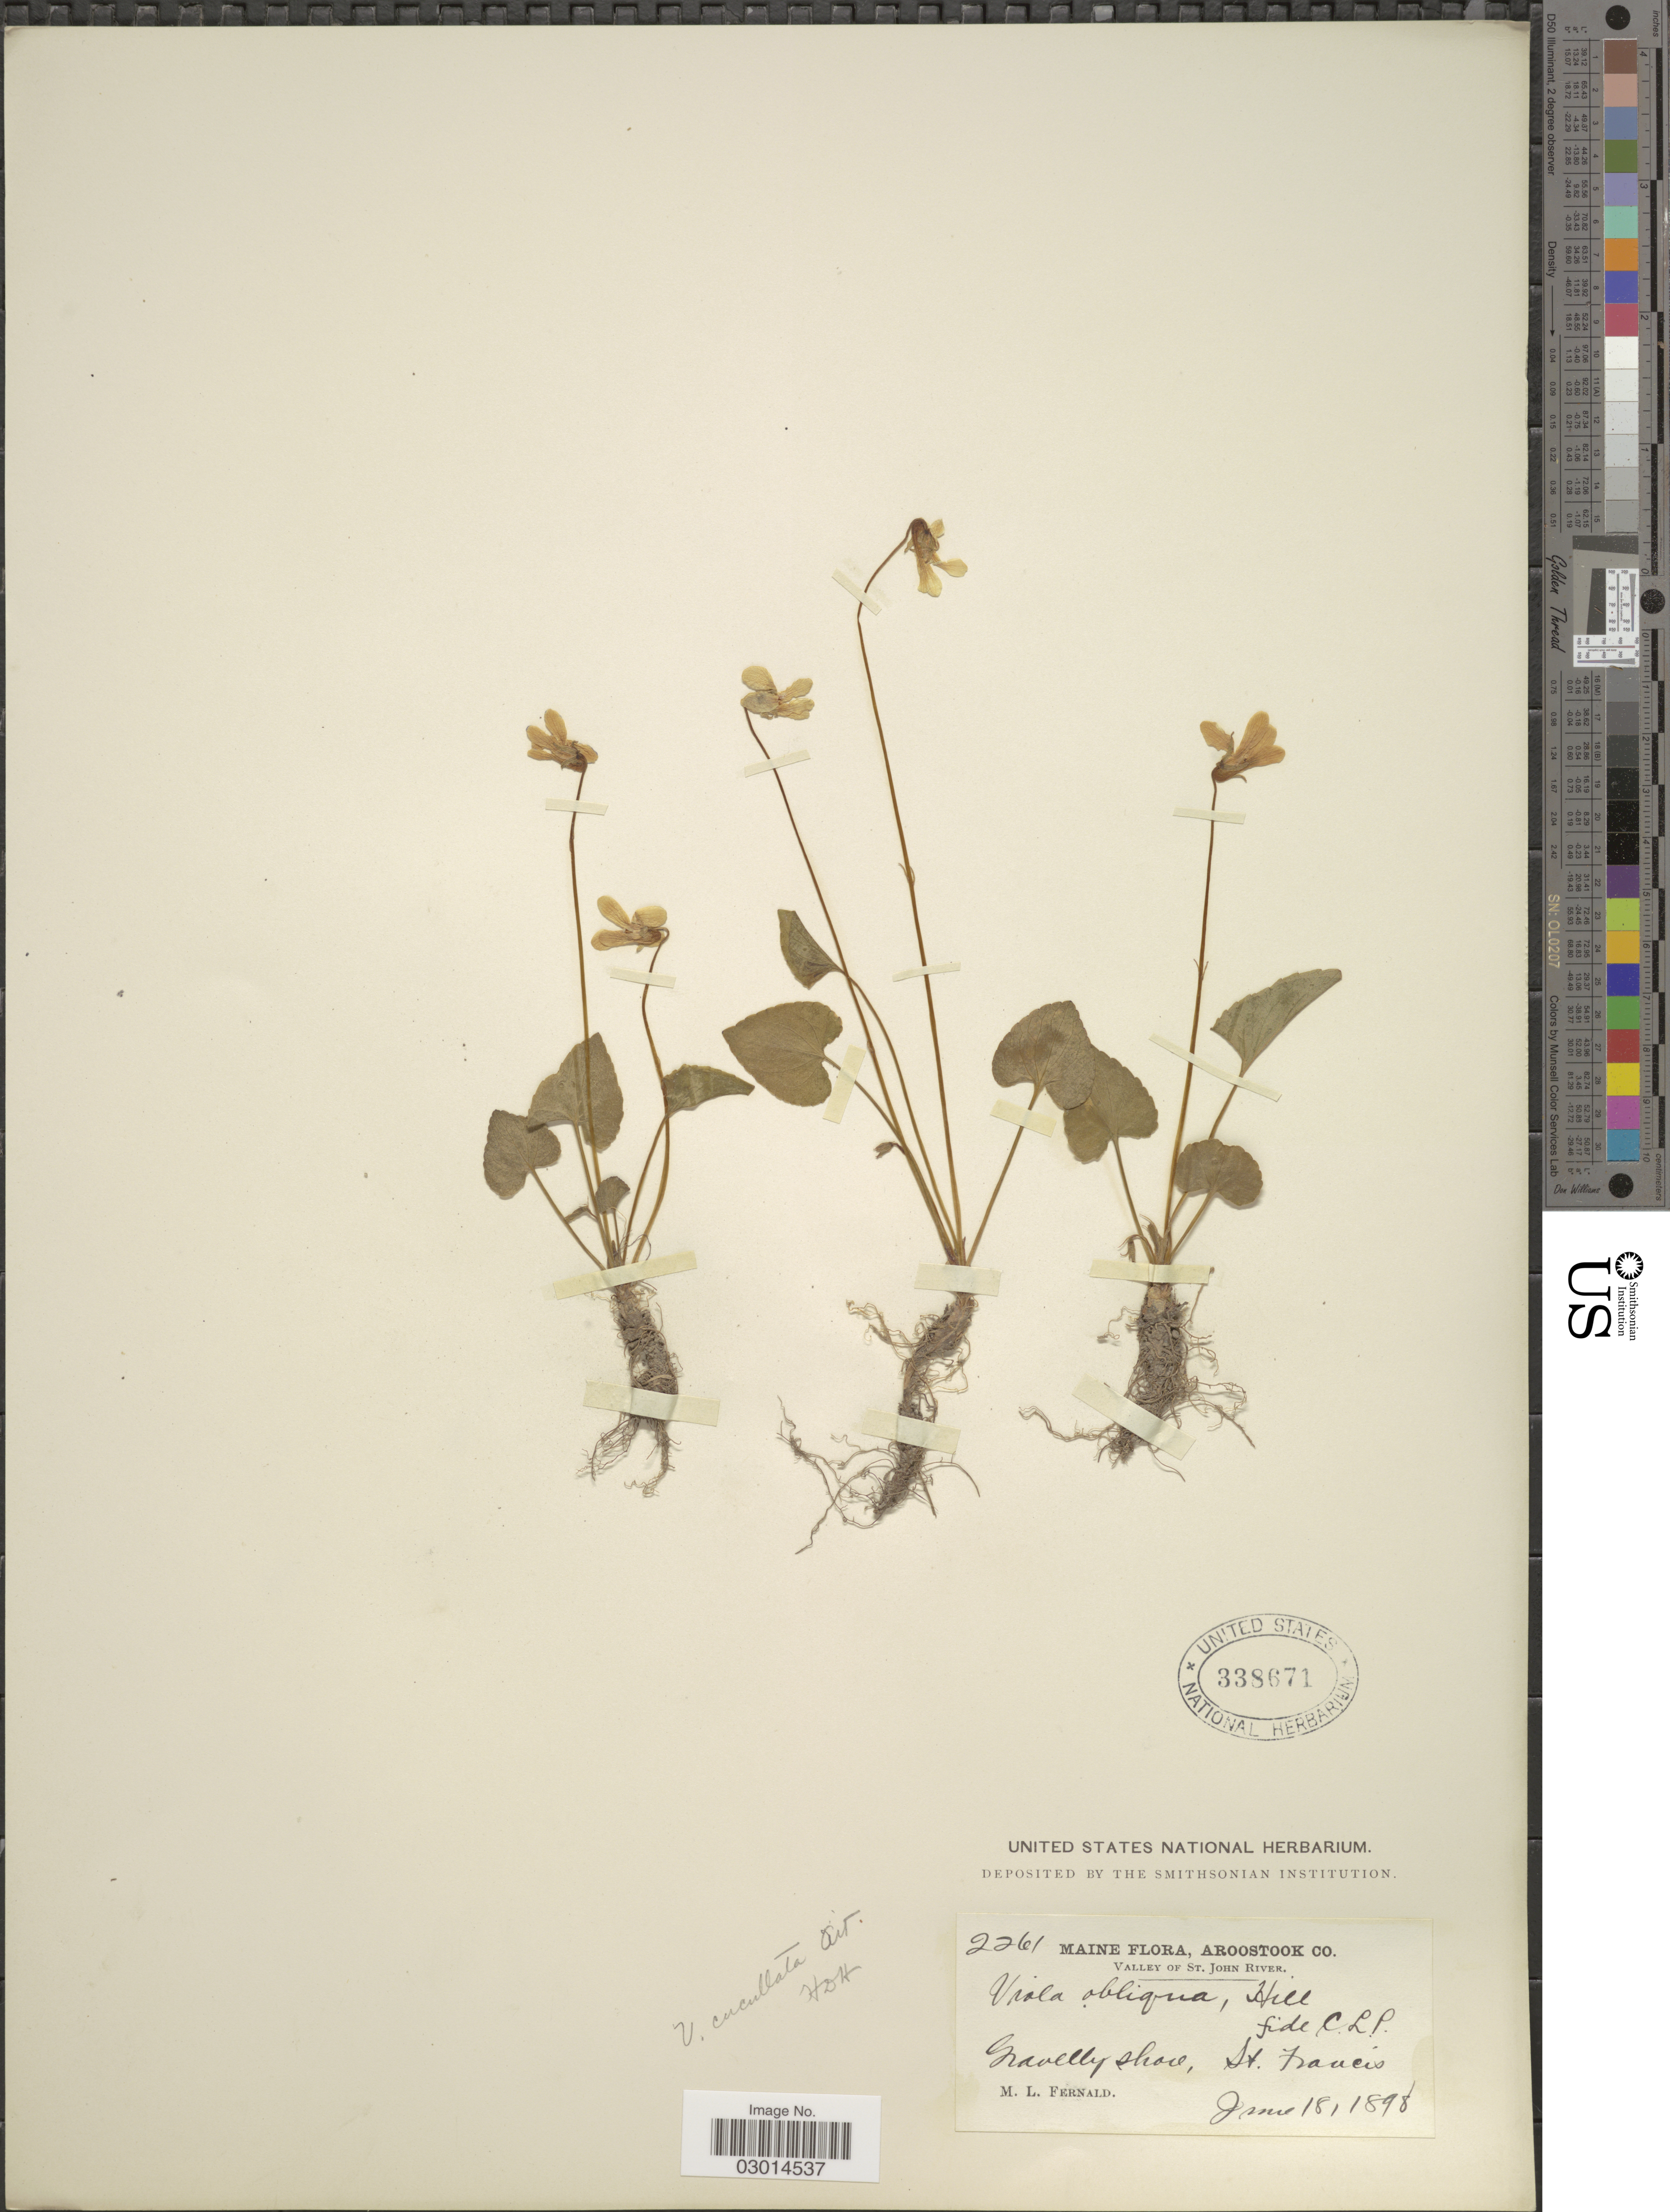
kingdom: Plantae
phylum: Tracheophyta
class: Magnoliopsida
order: Malpighiales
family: Violaceae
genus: Viola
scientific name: Viola cucullata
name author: Aiton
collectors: M. L. Fernald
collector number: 2261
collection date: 1898-06-18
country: United States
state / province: Maine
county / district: Aroostook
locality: Valley of St. John River. Gravelly shore, St. Francis.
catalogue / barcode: US 338671